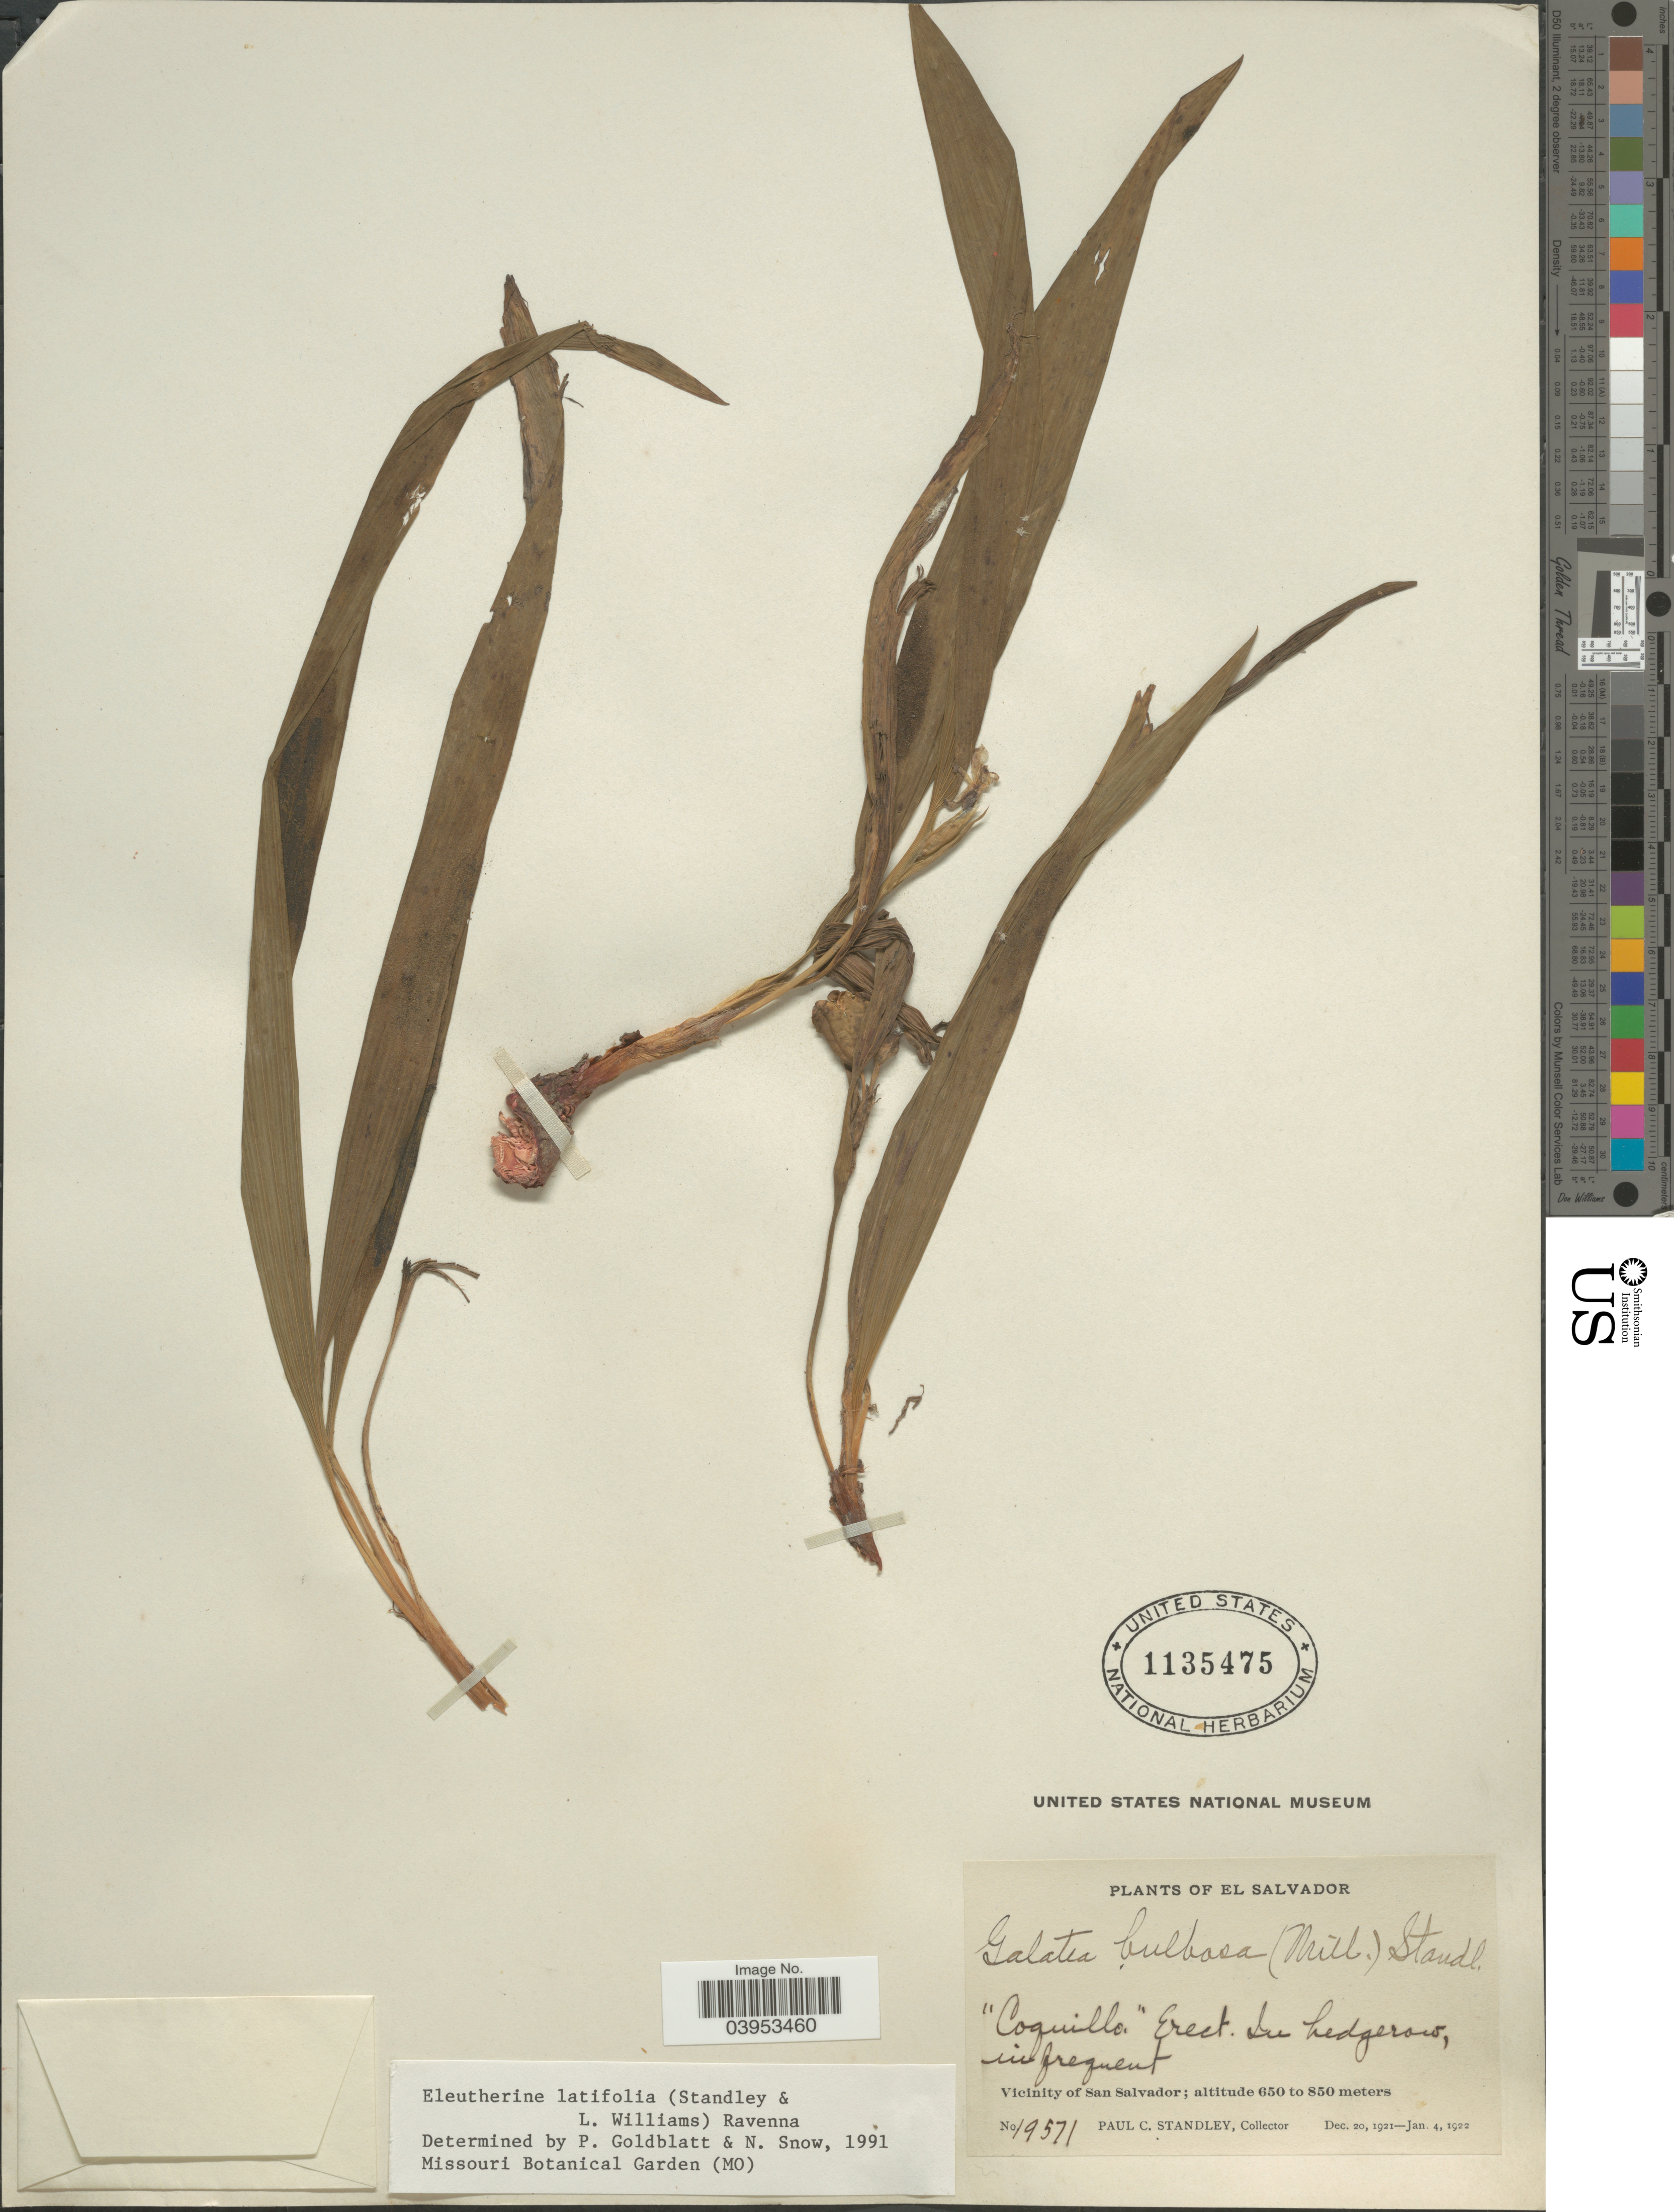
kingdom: Plantae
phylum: Tracheophyta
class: Liliopsida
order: Asparagales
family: Iridaceae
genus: Eleutherine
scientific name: Eleutherine latifolia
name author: (Standl. & L.O. Williams) Ravenna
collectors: P. C. Standley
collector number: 19571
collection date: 1921-12-20/1922-01-04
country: El Salvador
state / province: San Salvador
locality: Vicinity of San Salvador.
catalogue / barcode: US 1135475